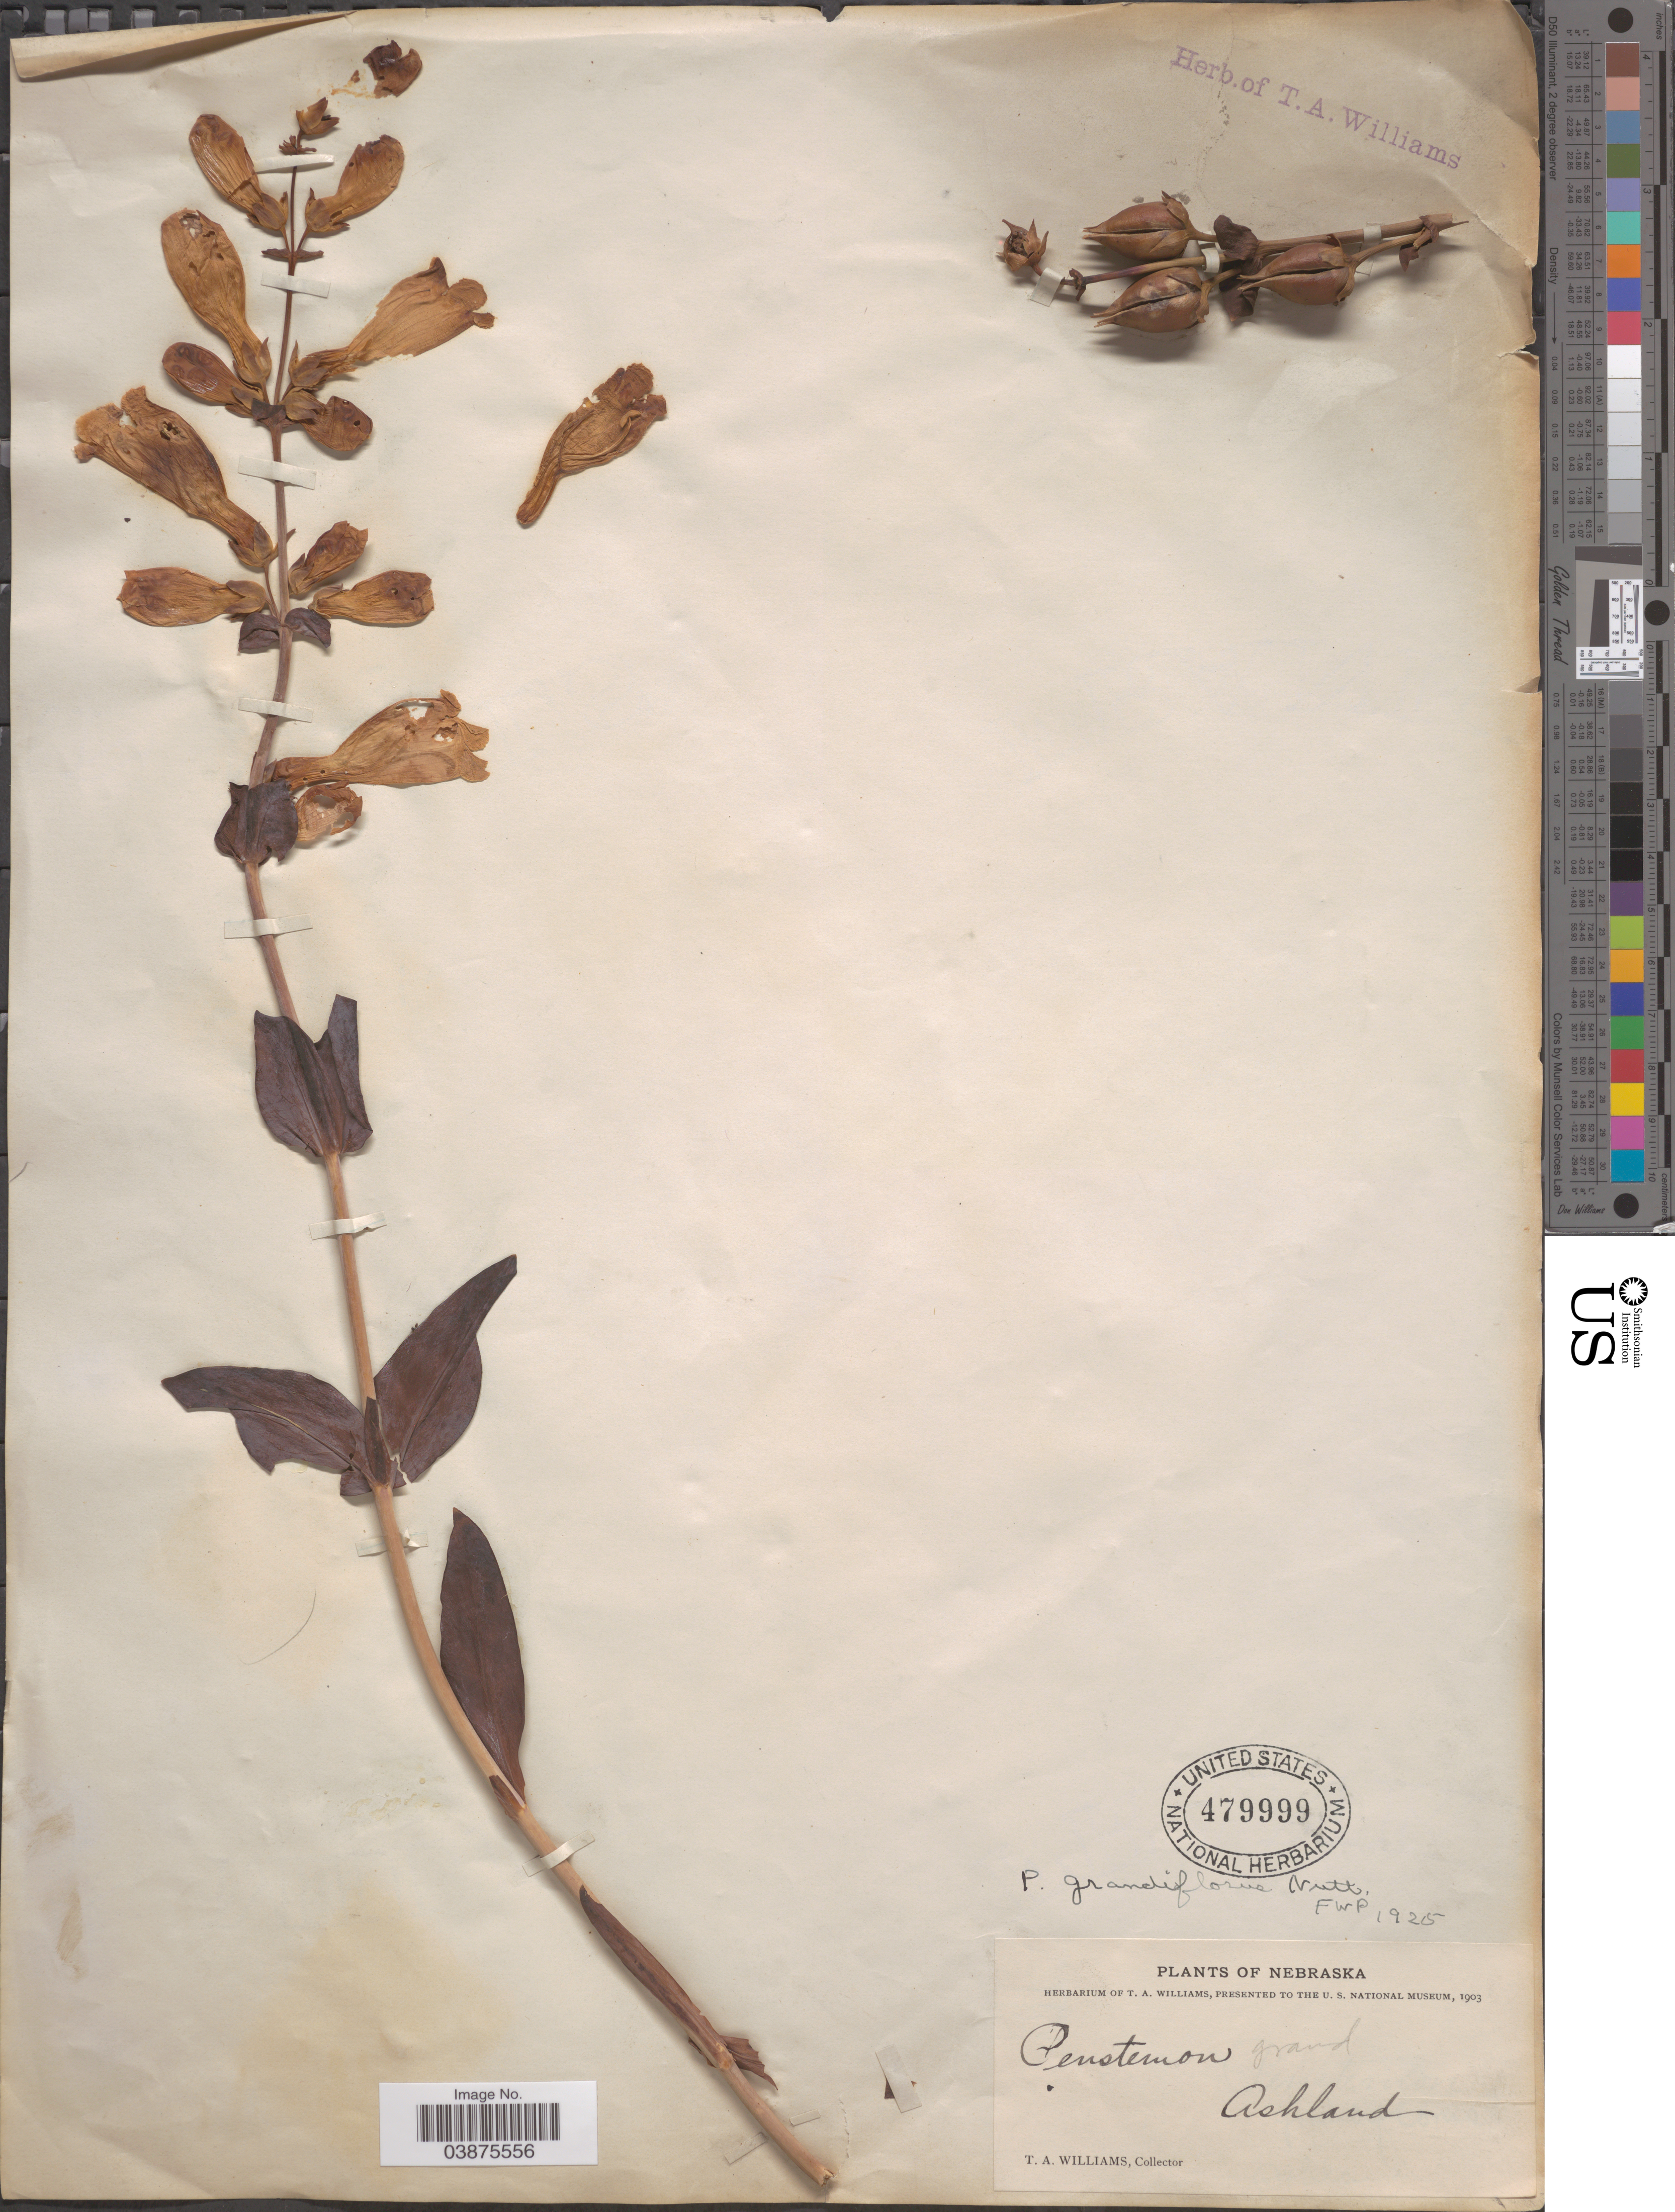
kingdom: Plantae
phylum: Tracheophyta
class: Magnoliopsida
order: Lamiales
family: Plantaginaceae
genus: Penstemon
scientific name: Penstemon grandiflorus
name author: Nutt.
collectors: T. Williams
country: United States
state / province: Nebraska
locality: Ashland.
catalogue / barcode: US 479999